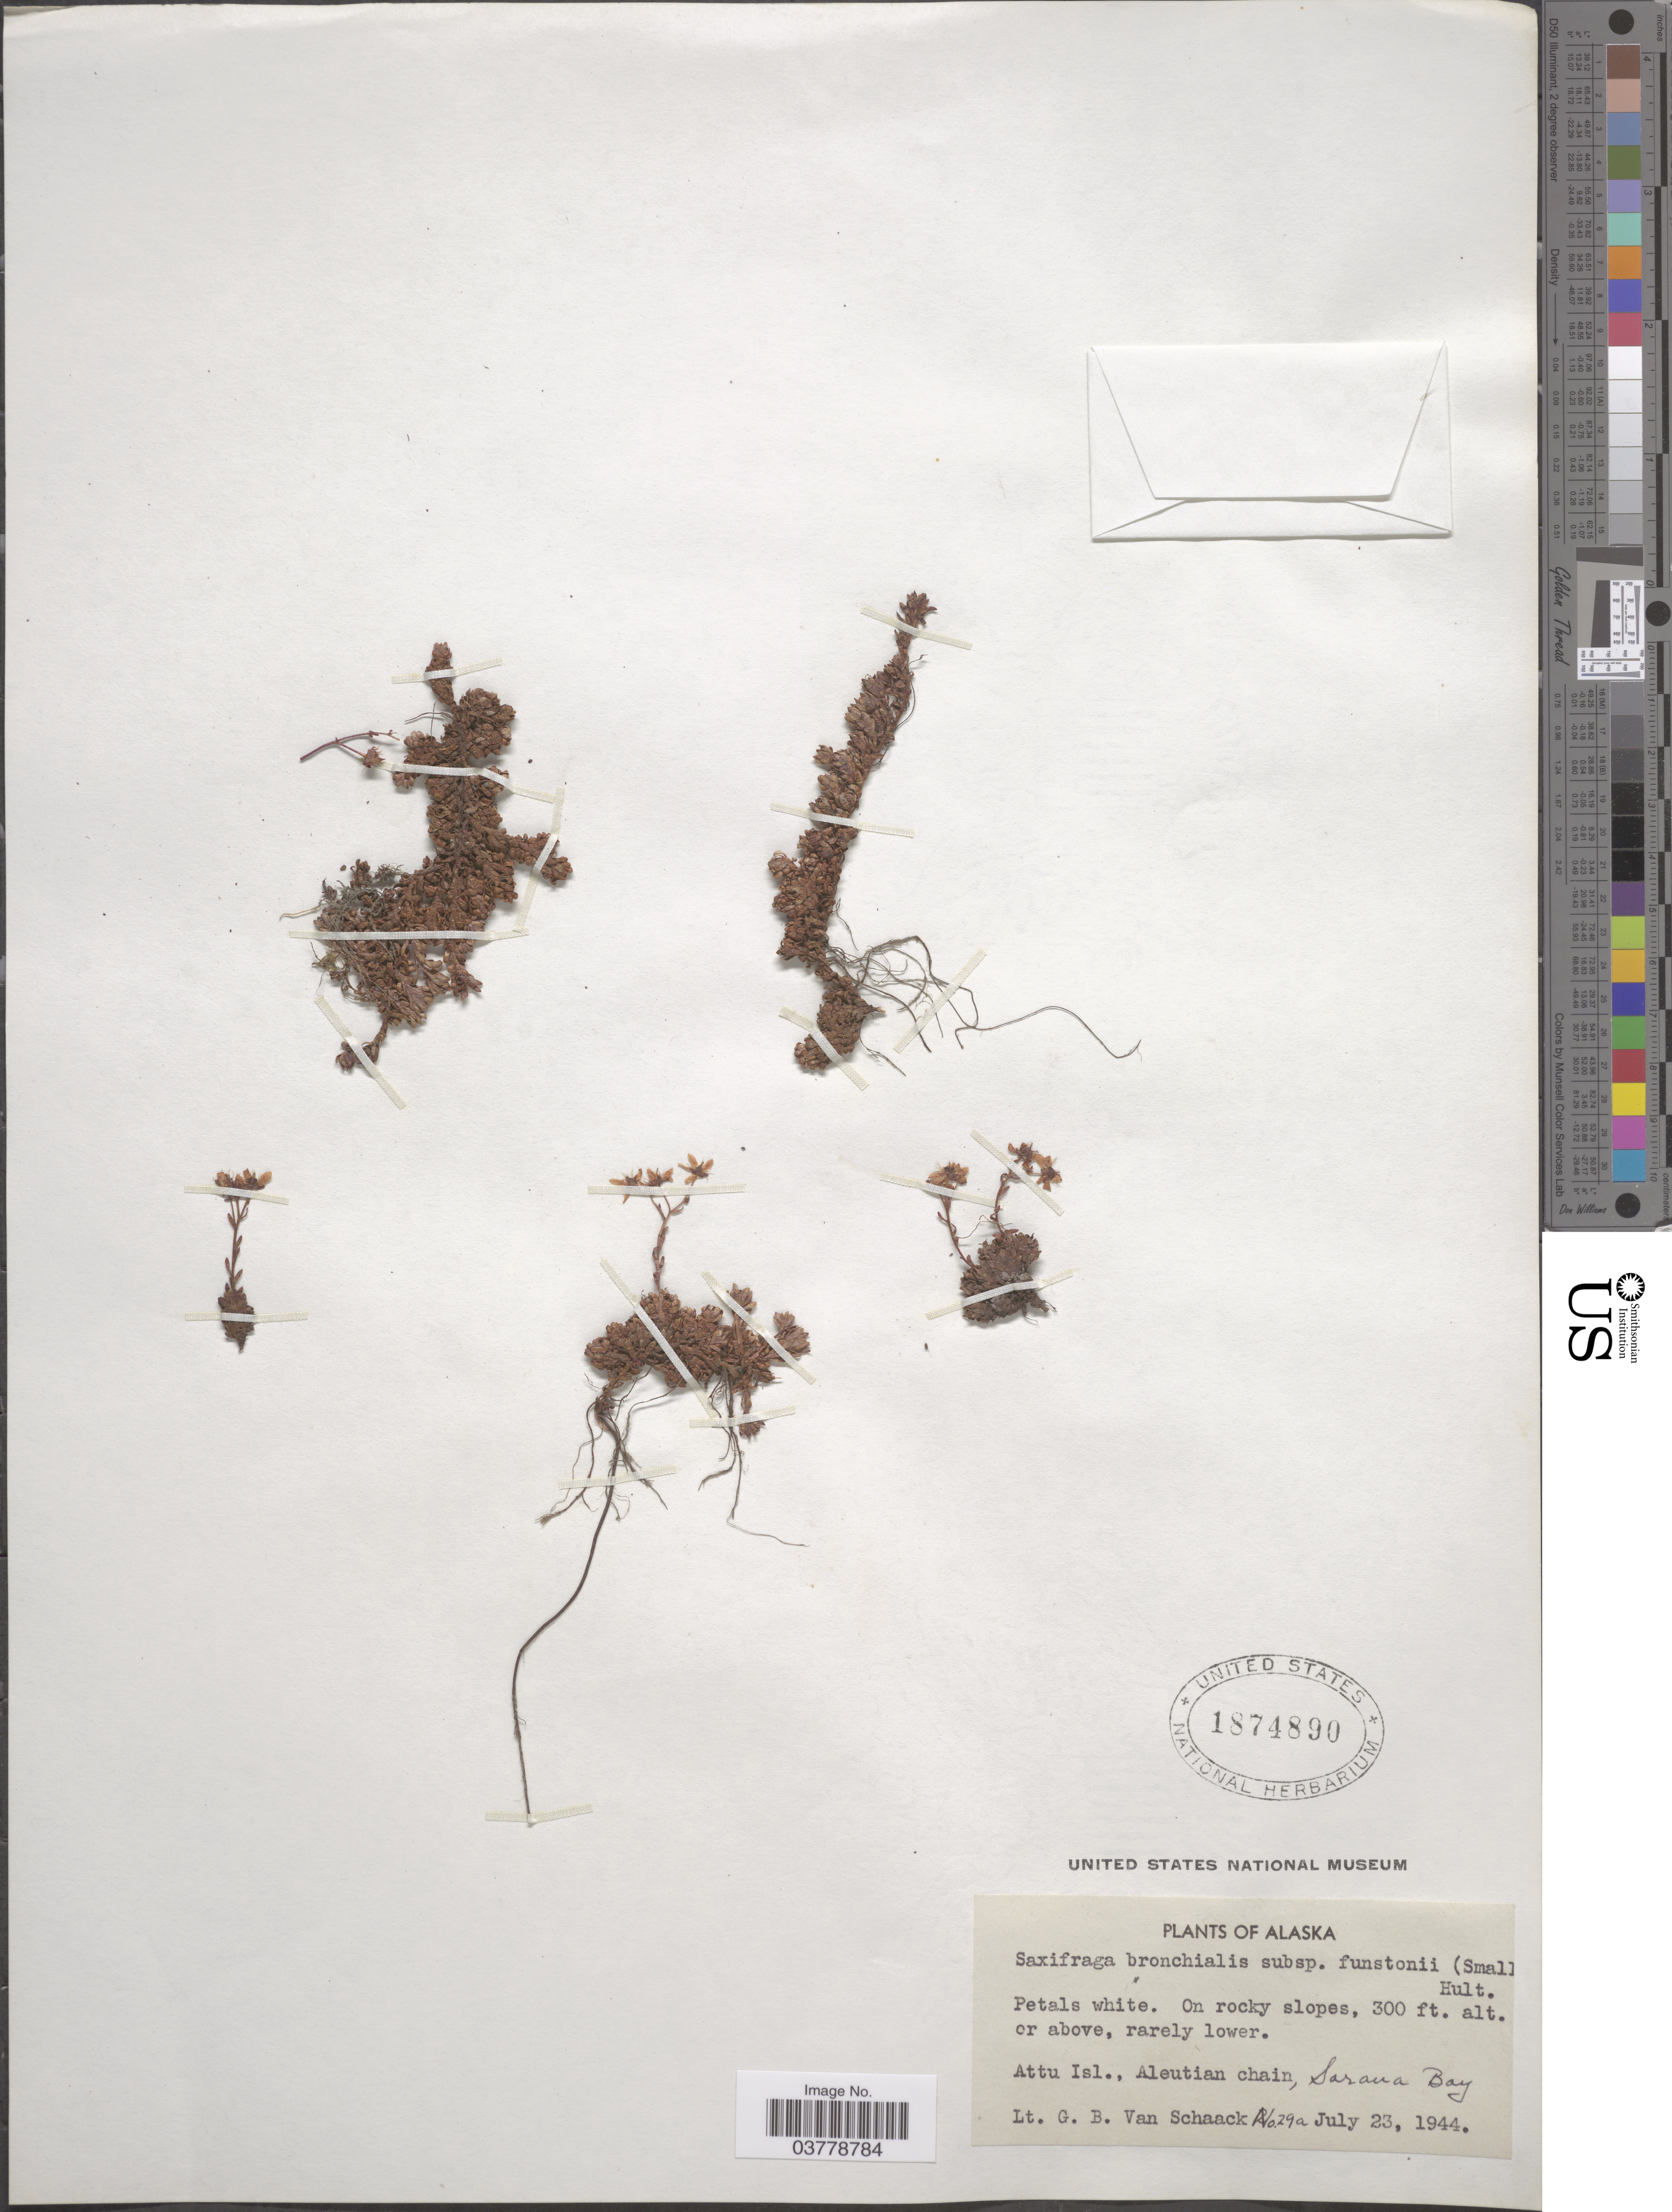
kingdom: Plantae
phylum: Tracheophyta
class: Magnoliopsida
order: Saxifragales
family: Saxifragaceae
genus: Saxifraga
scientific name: Saxifraga cherlerioides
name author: D. Don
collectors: G. Van Schaack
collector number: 29a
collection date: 1944-07-23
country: United States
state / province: Alaska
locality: On rocky slopes. Attu Isl., Aleutian chain, Sarana Bay.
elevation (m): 91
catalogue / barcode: US 1874890